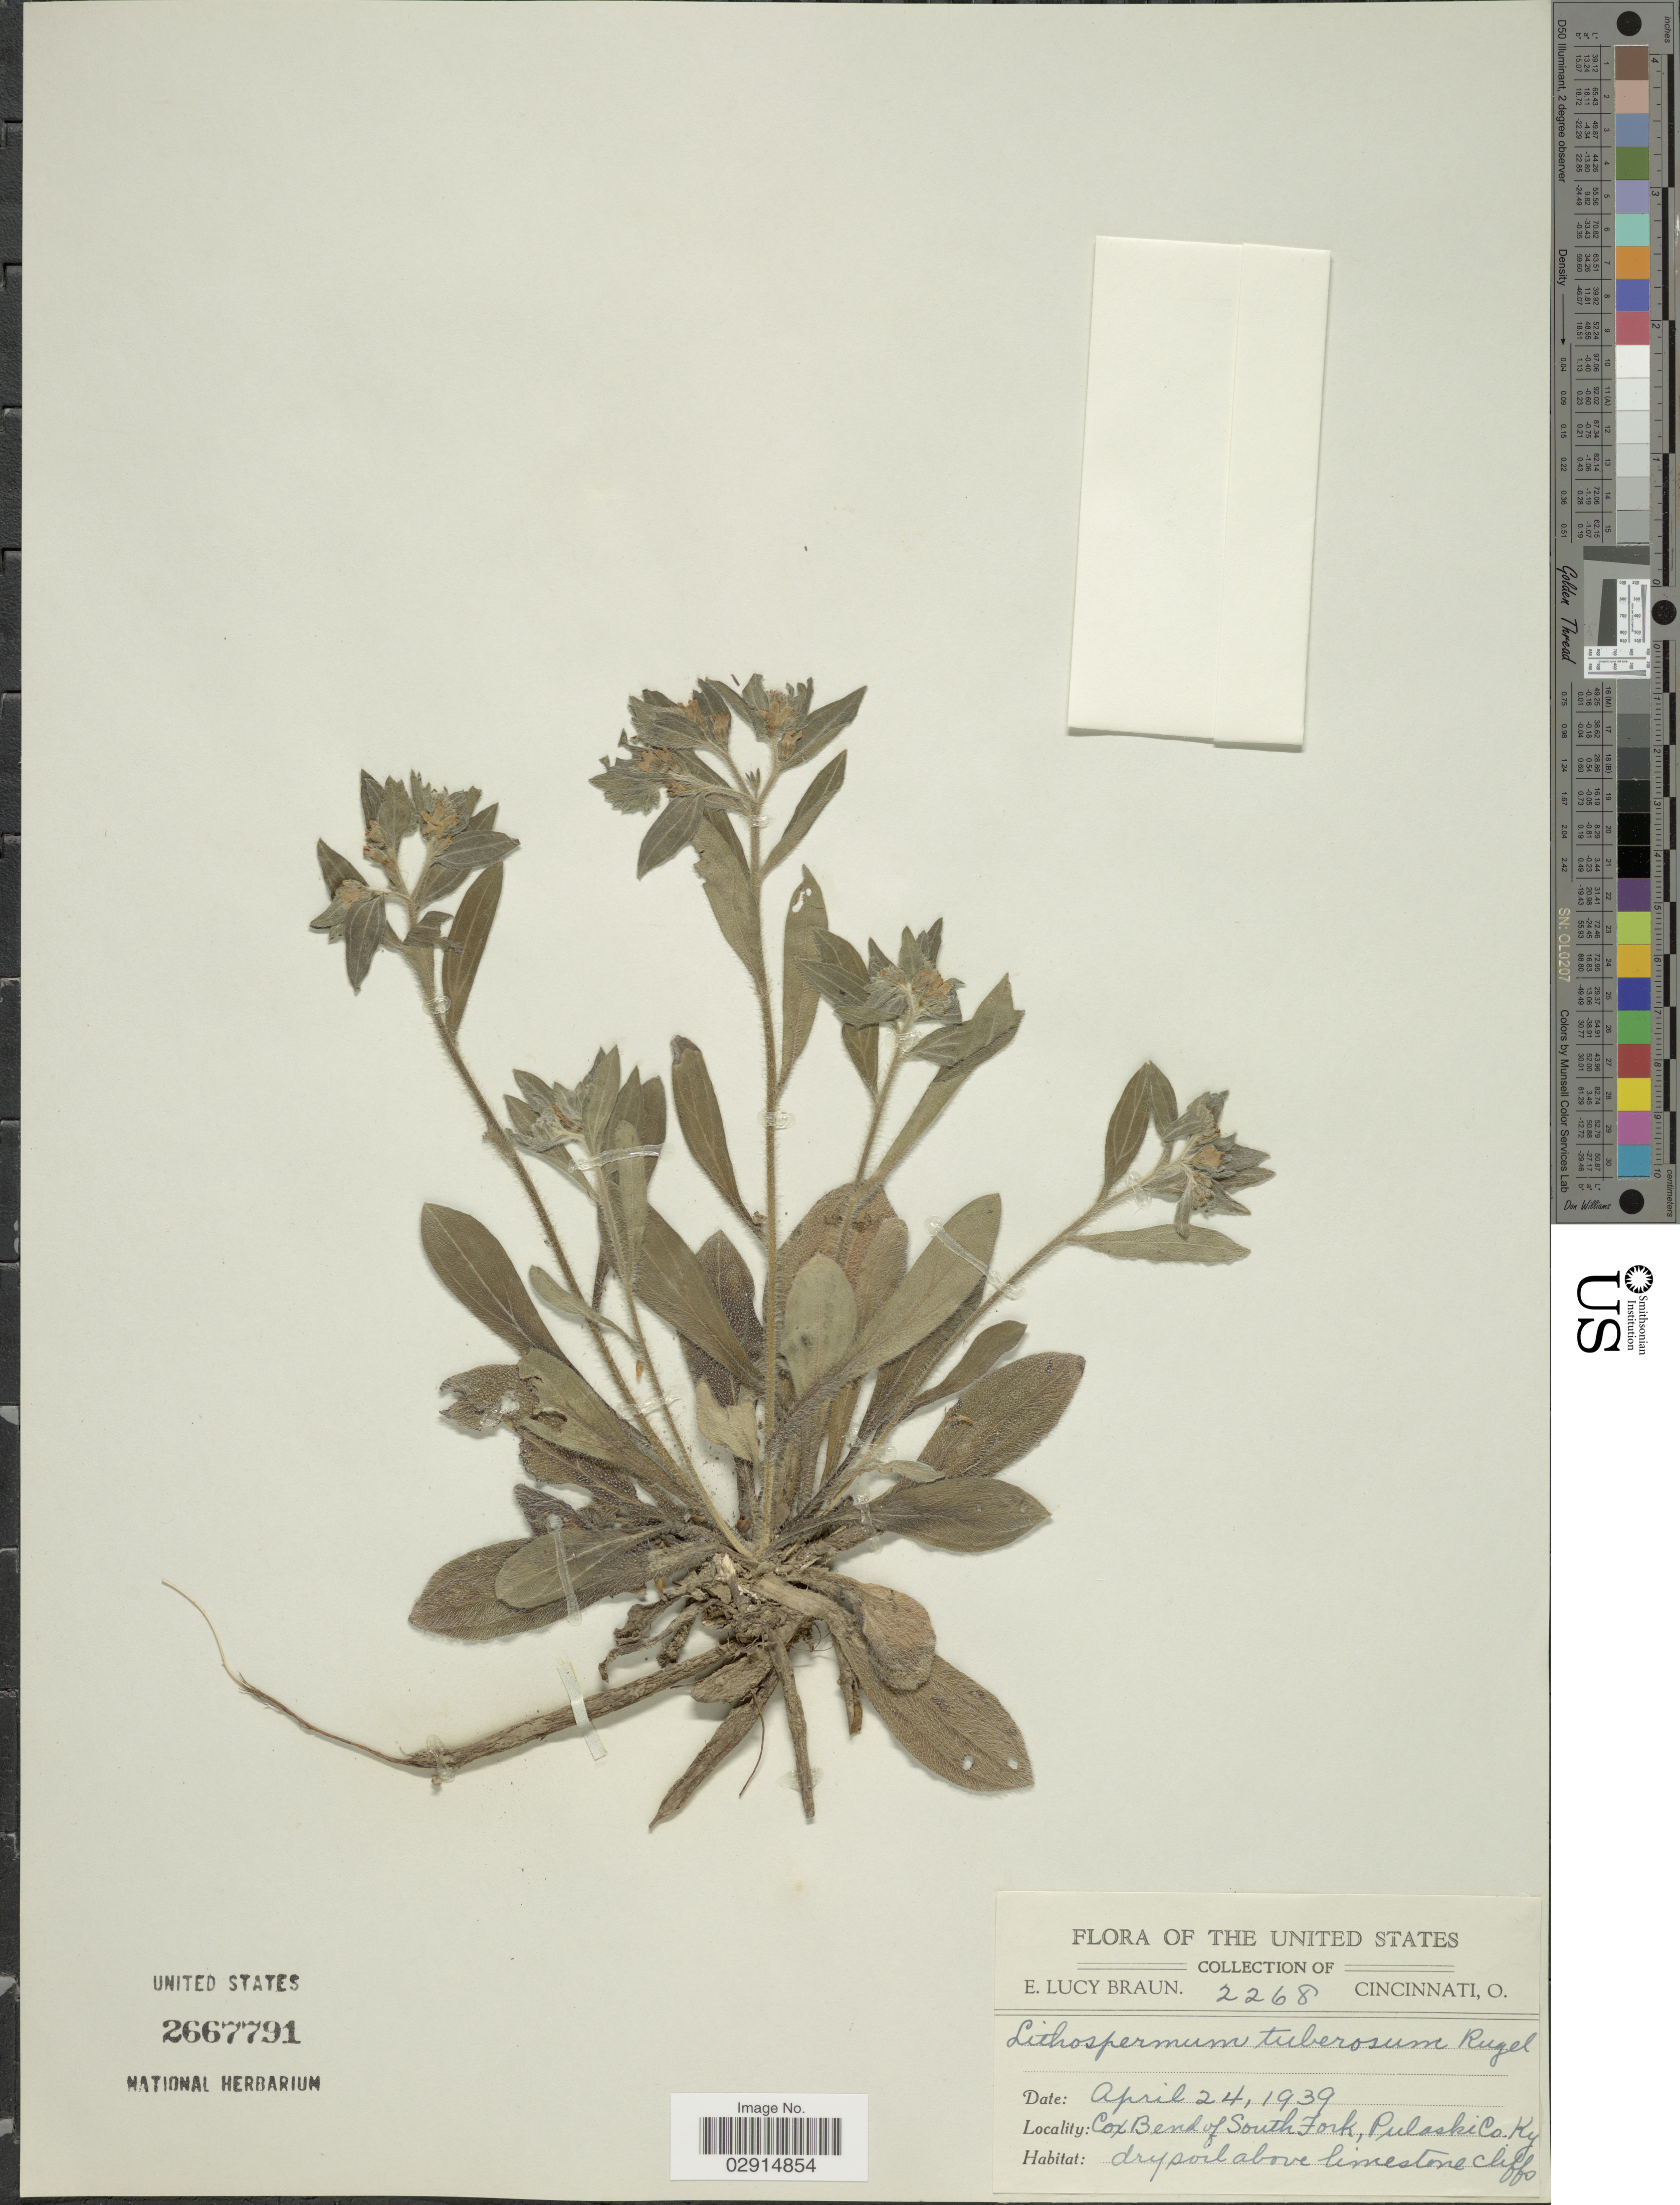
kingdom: Plantae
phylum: Tracheophyta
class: Magnoliopsida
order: Boraginales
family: Boraginaceae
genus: Lithospermum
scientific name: Lithospermum tuberosum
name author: Rugel ex DC.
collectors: E. L. Braun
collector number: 2268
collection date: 1939-04-24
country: United States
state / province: Kentucky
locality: Cox Bend of South Fork, Pulaski Co.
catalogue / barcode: US 2667791